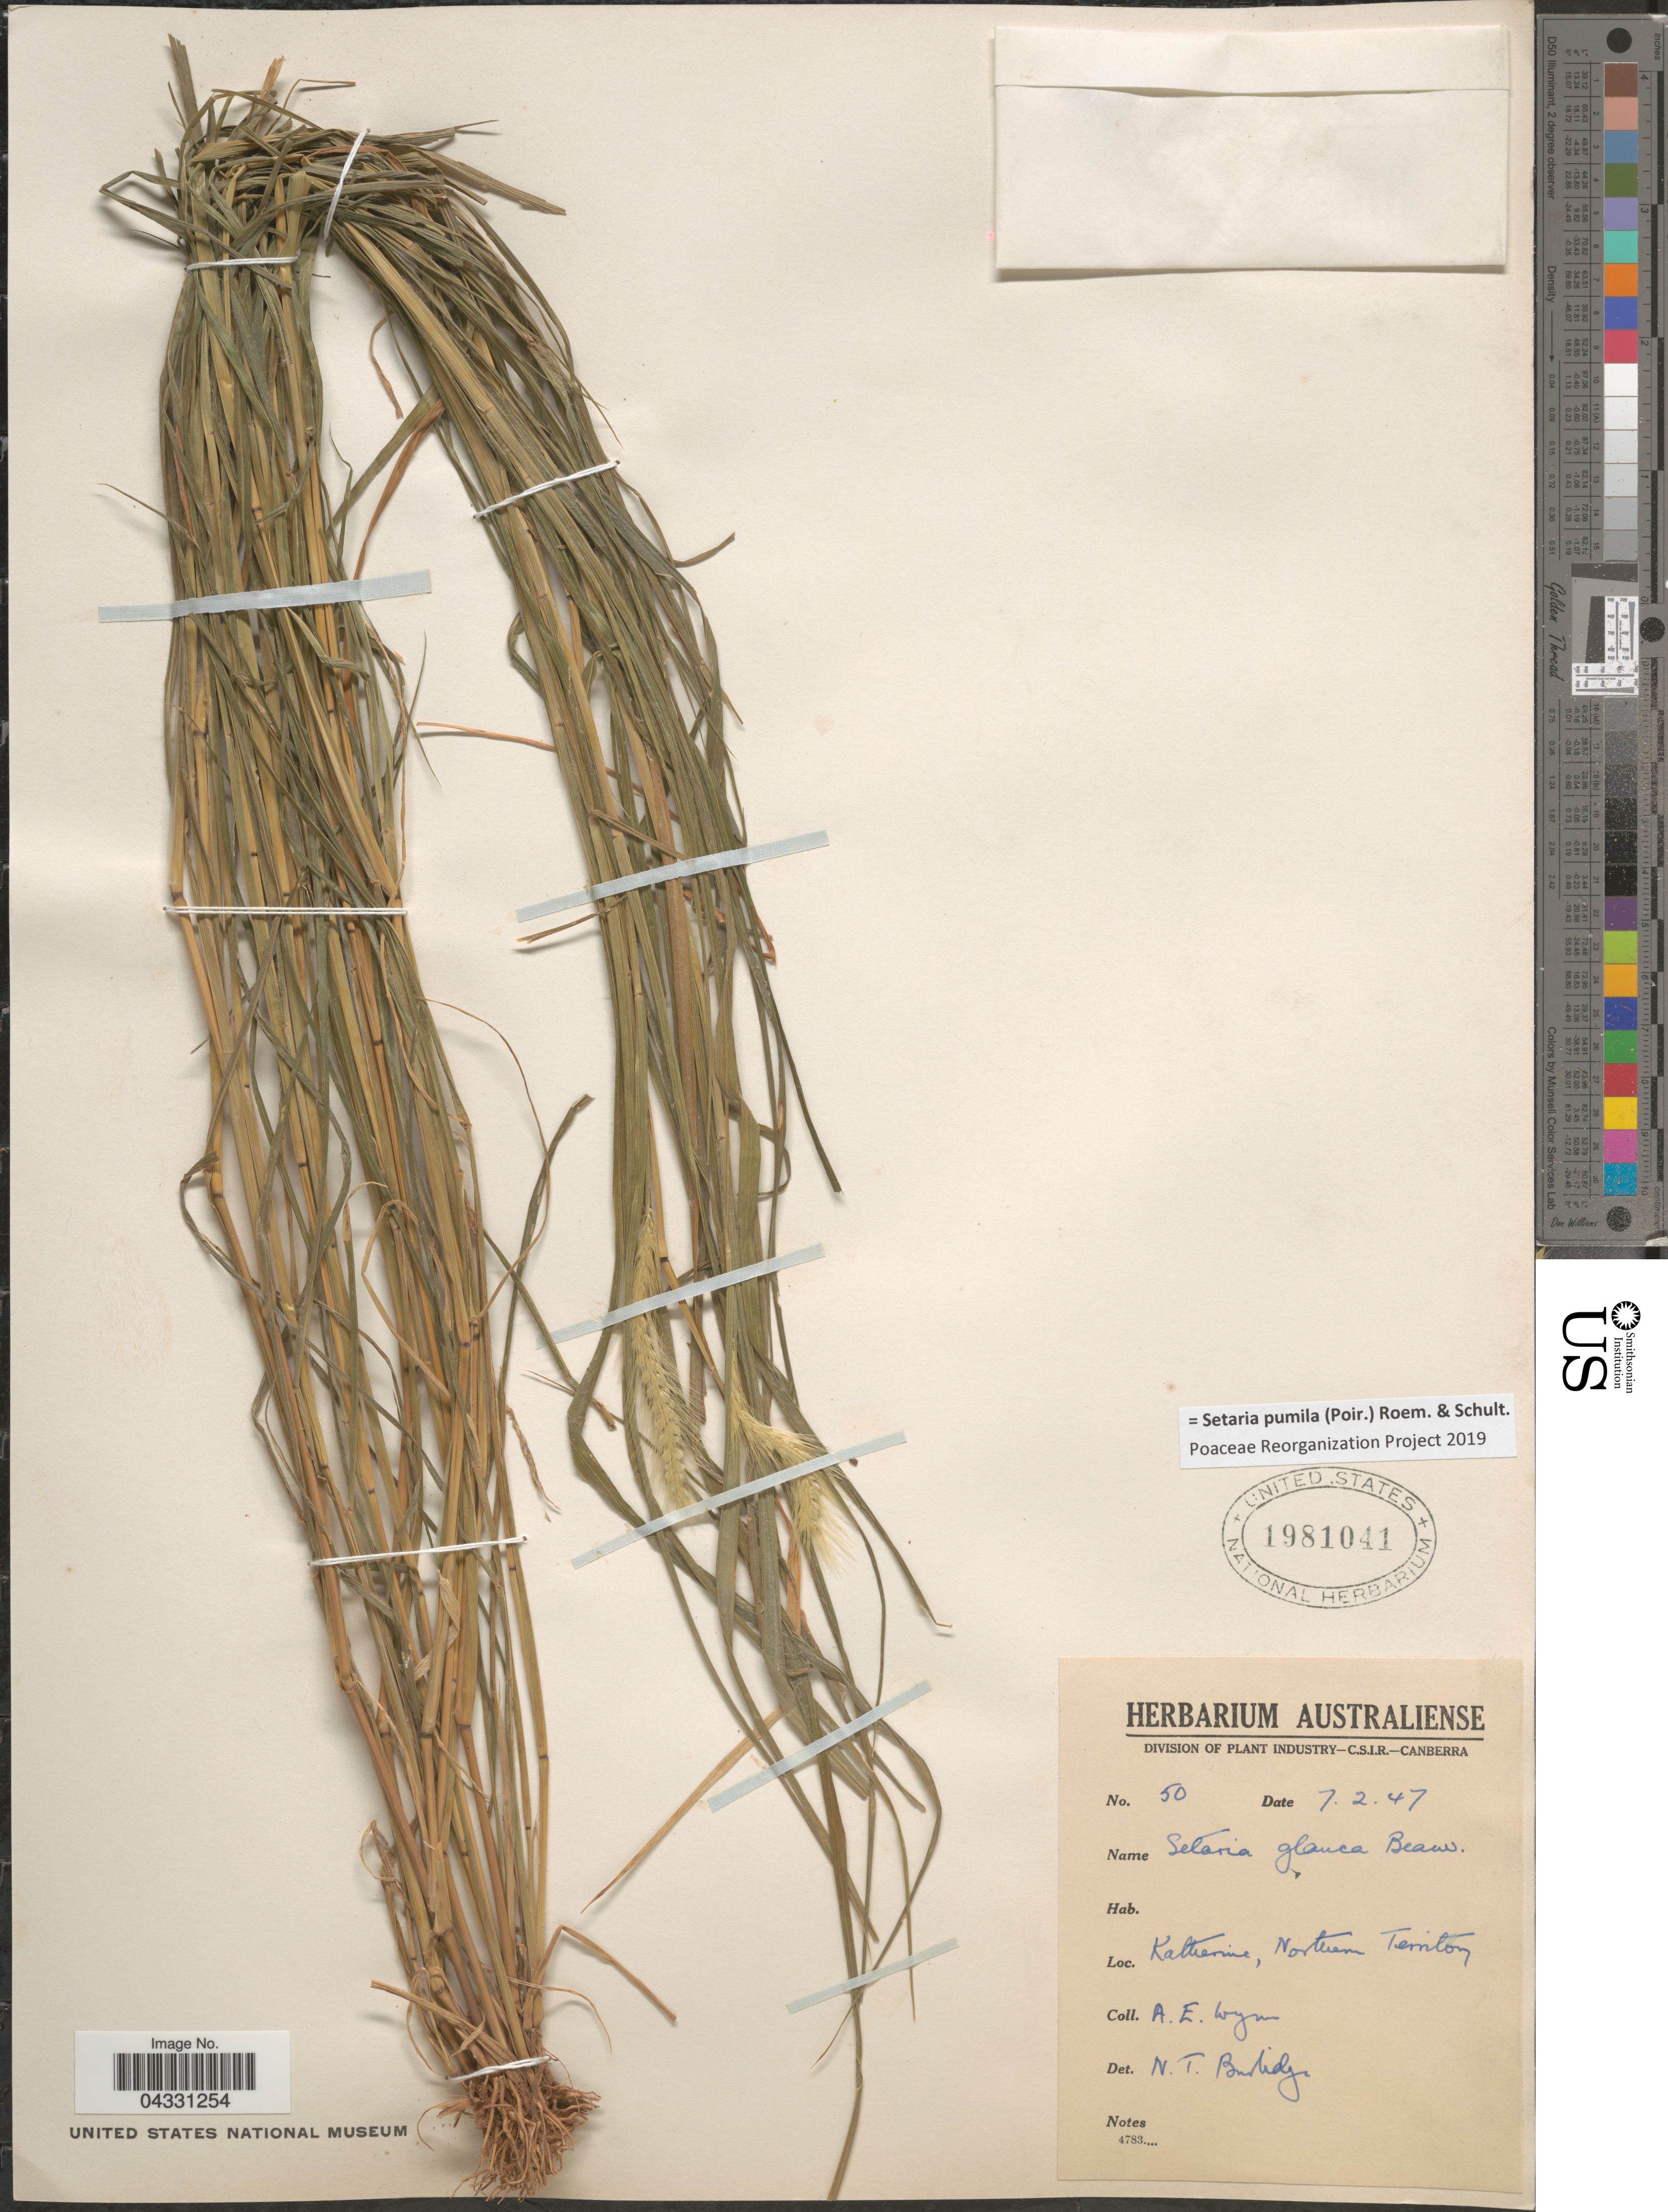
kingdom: Plantae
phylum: Tracheophyta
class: Liliopsida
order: Poales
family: Poaceae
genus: Setaria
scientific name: Setaria pumila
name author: (Poir.) Roem. & Schult.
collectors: A. Wynn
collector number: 50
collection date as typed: Transcribed d/m/y: 7/2/47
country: Australia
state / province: Northern Territory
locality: Katherine.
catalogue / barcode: US 1981041